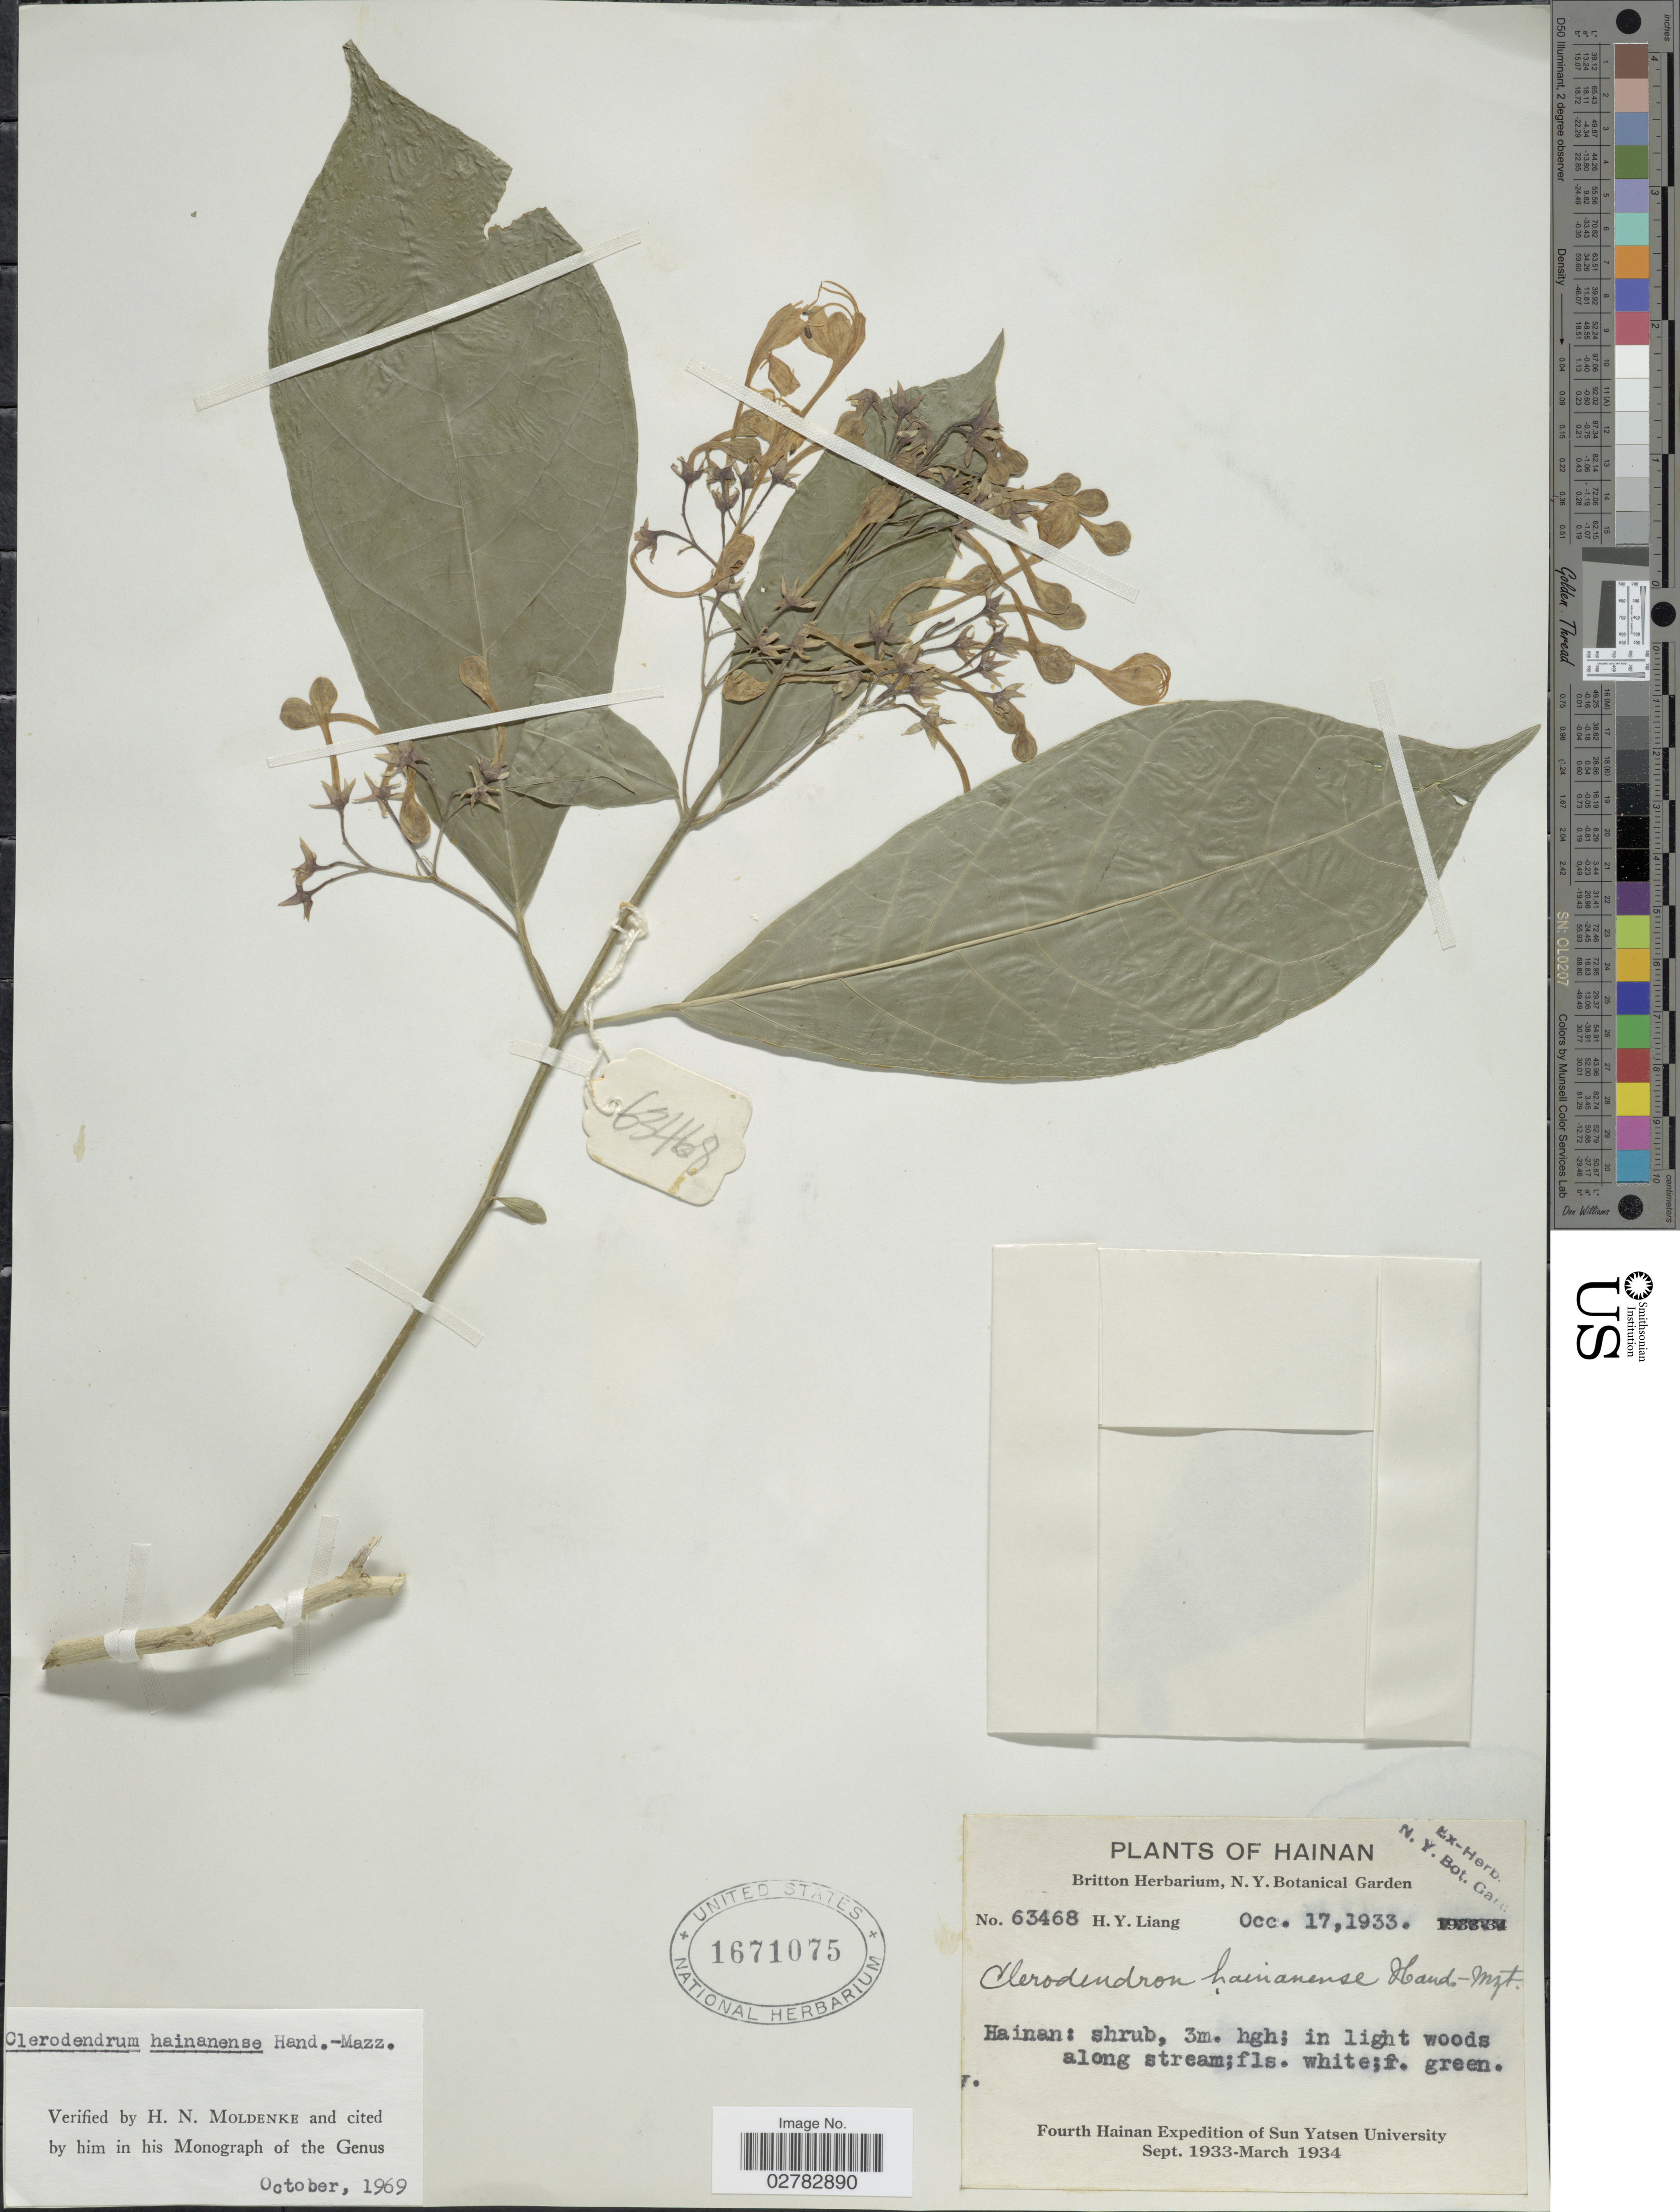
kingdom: Plantae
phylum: Tracheophyta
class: Magnoliopsida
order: Lamiales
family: Lamiaceae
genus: Clerodendrum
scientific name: Clerodendrum hainanense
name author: Hand.-Mazz.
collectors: H. Y. Liang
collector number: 63468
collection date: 1933-10-17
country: China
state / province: Hainan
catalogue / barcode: US 1671075